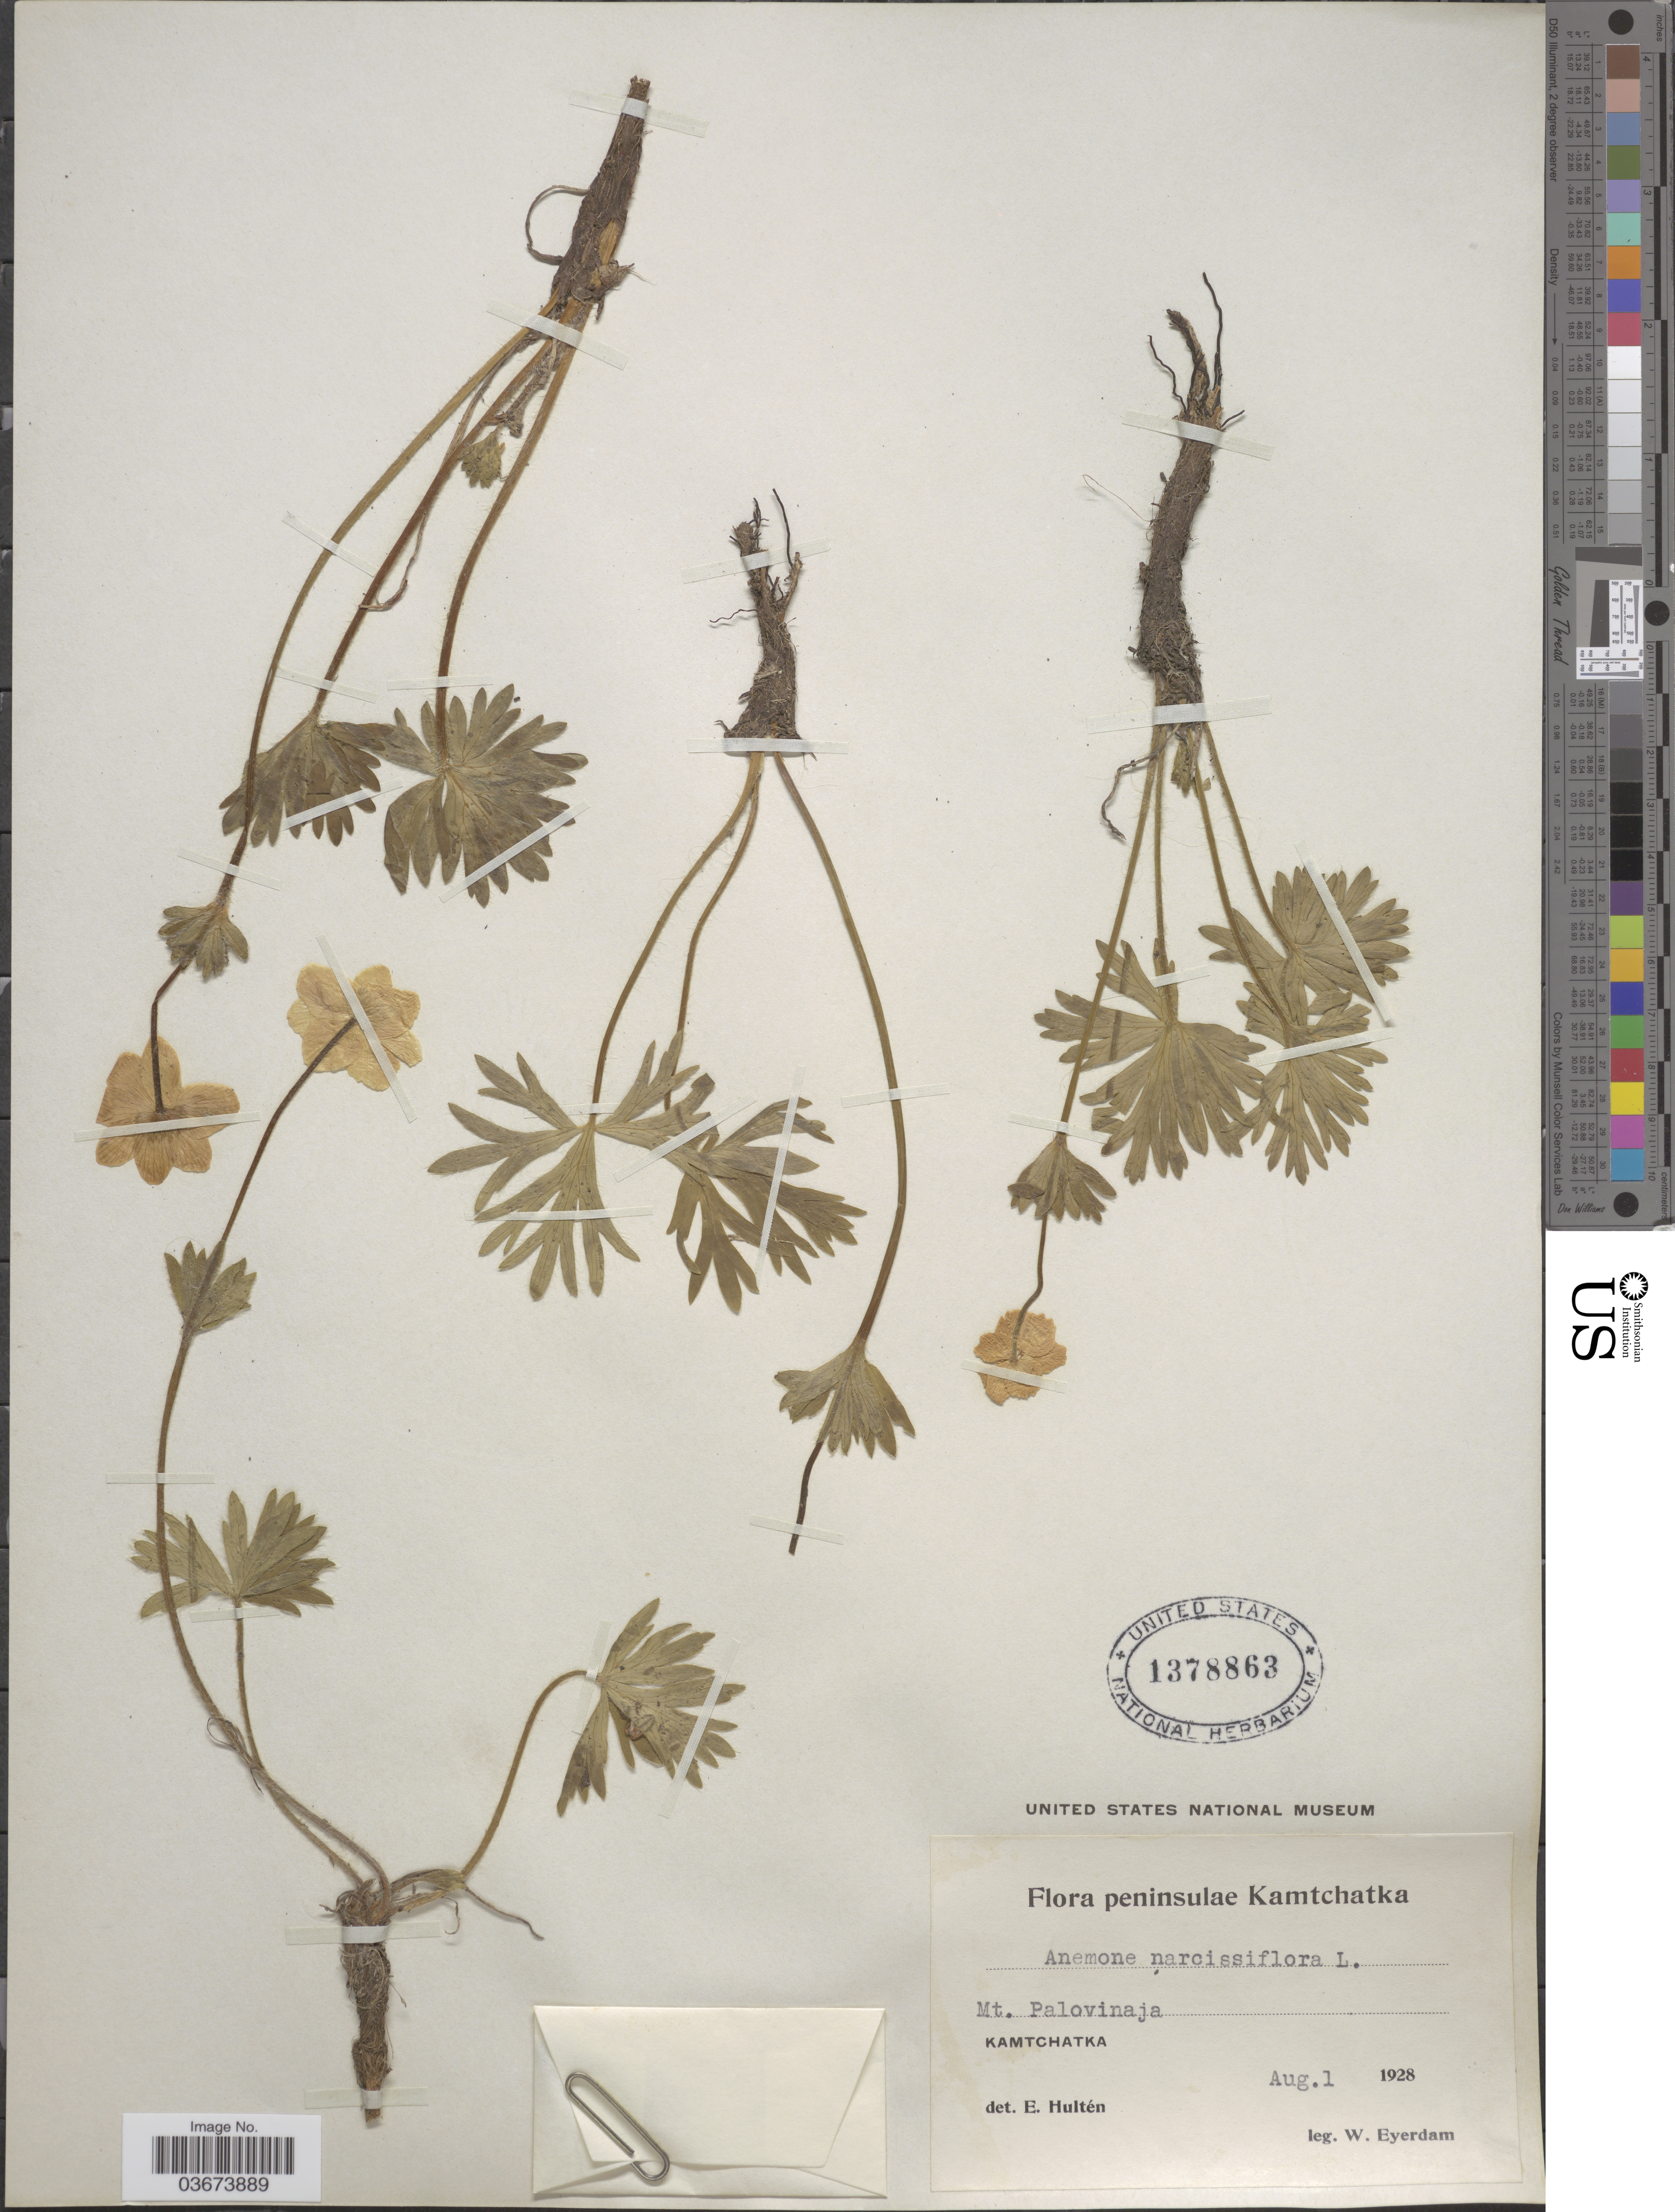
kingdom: Plantae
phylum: Tracheophyta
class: Magnoliopsida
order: Ranunculales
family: Ranunculaceae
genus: Anemone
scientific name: Anemone narcissiflora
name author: L.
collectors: W. J. Eyerdam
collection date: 1928-08-01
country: Russian Federation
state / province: Kamchatka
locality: Peninsulae Kamtchatka. Mt. Palovinaja. Kamtchatka.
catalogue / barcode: US 1378863